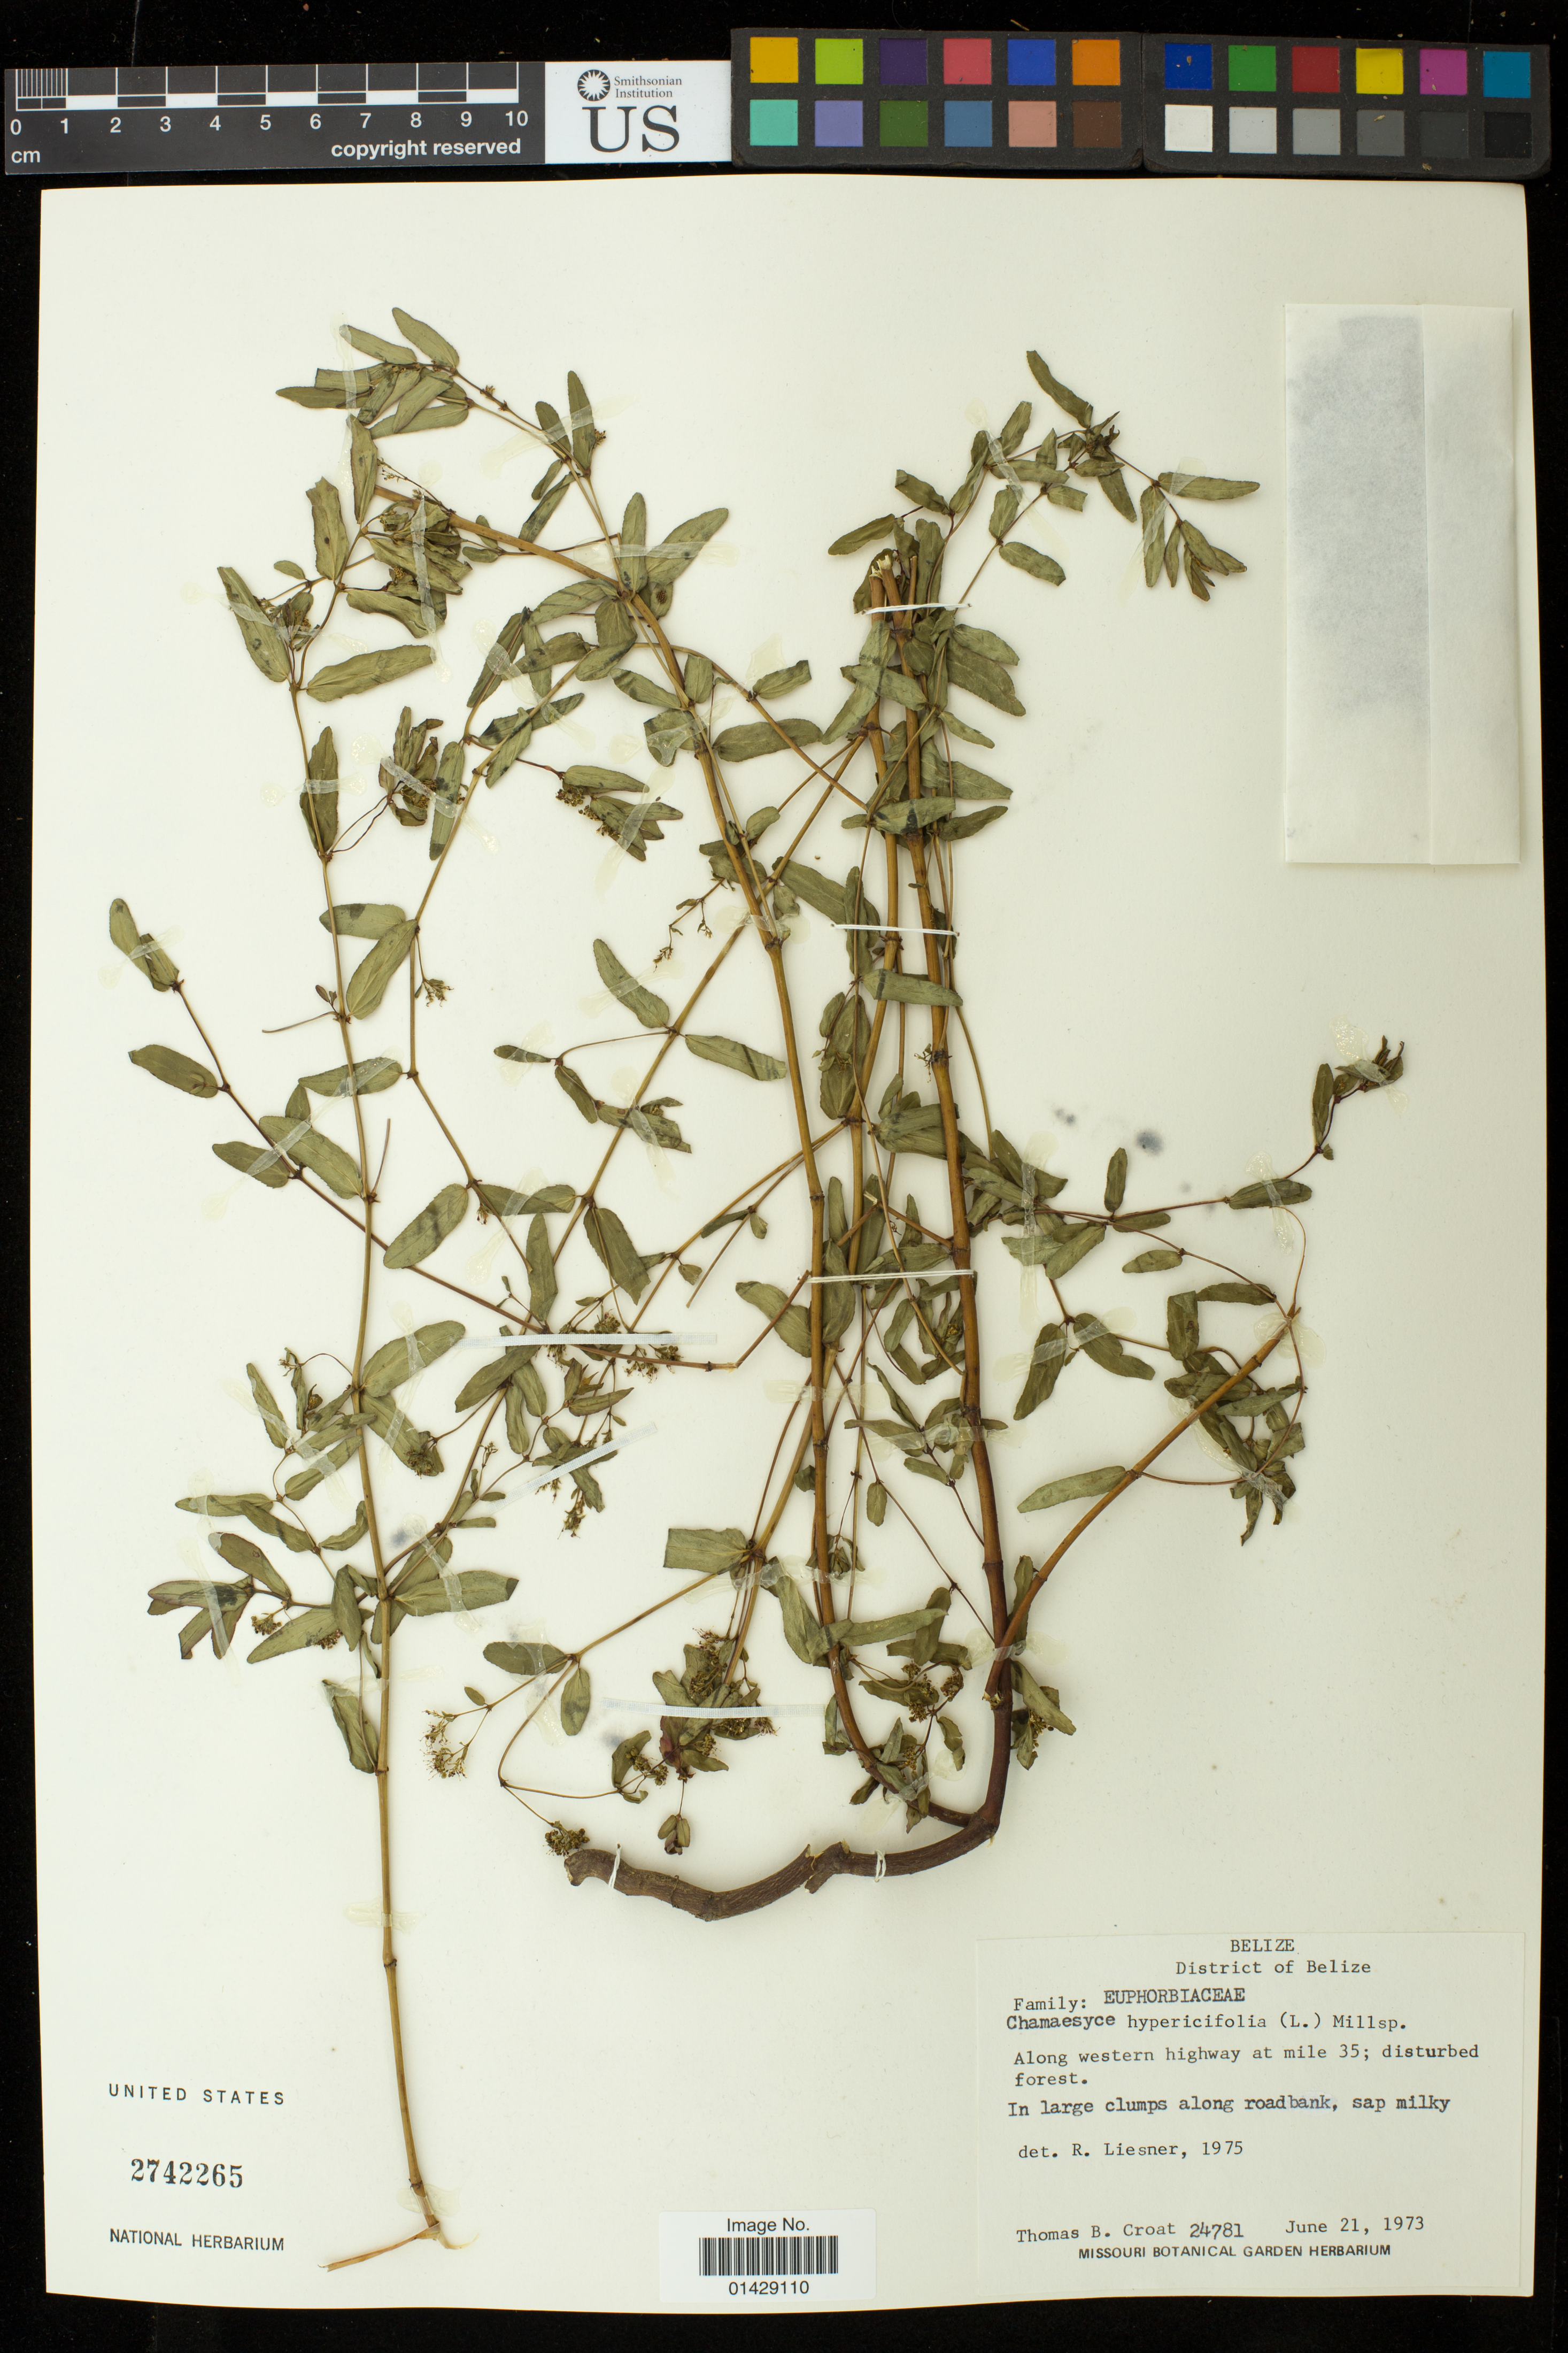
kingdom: Plantae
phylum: Tracheophyta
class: Magnoliopsida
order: Malpighiales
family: Euphorbiaceae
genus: Euphorbia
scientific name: Euphorbia hypericifolia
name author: L.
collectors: T. B. Croat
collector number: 24781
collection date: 1973-06-21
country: Belize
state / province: Belize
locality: Along western highway at mile 35; disturbed forest.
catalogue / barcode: US 2742265